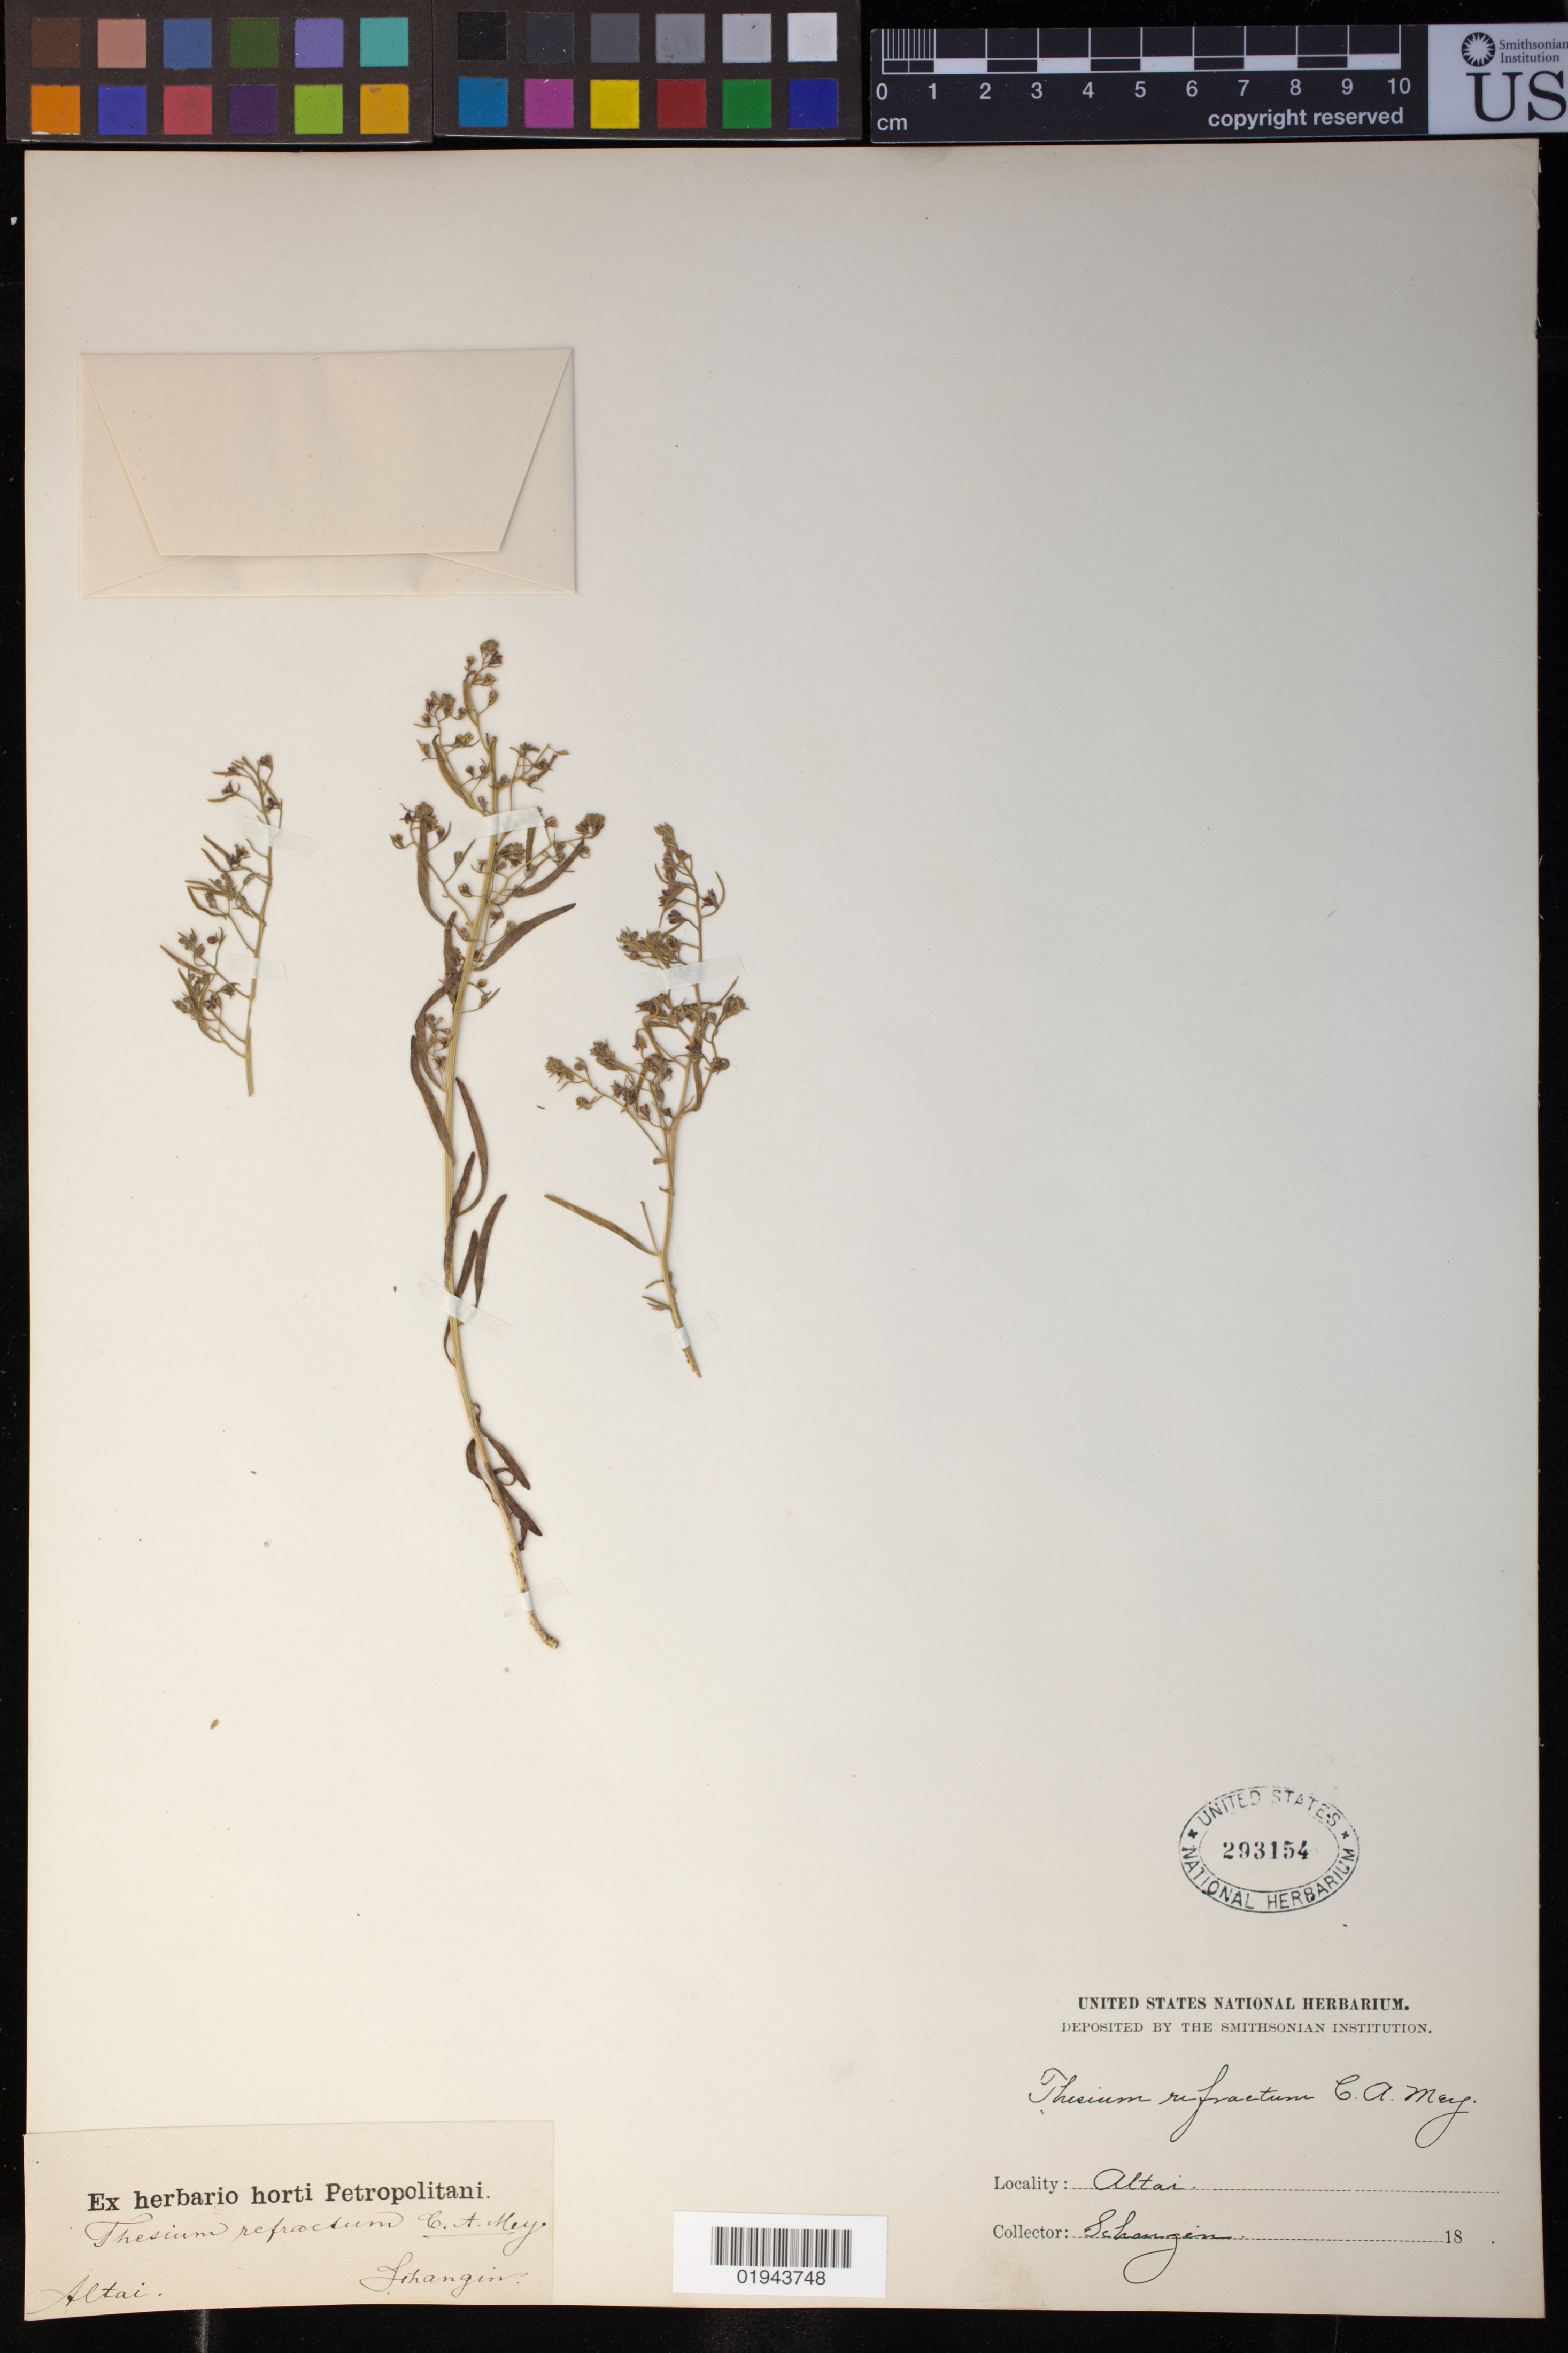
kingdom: Plantae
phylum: Tracheophyta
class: Magnoliopsida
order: Santalales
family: Thesiaceae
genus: Thesium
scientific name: Thesium refractum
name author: C.A. Mey.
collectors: P. Schangin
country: Russian Federation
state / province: Altai Republic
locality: Altai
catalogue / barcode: US 293154